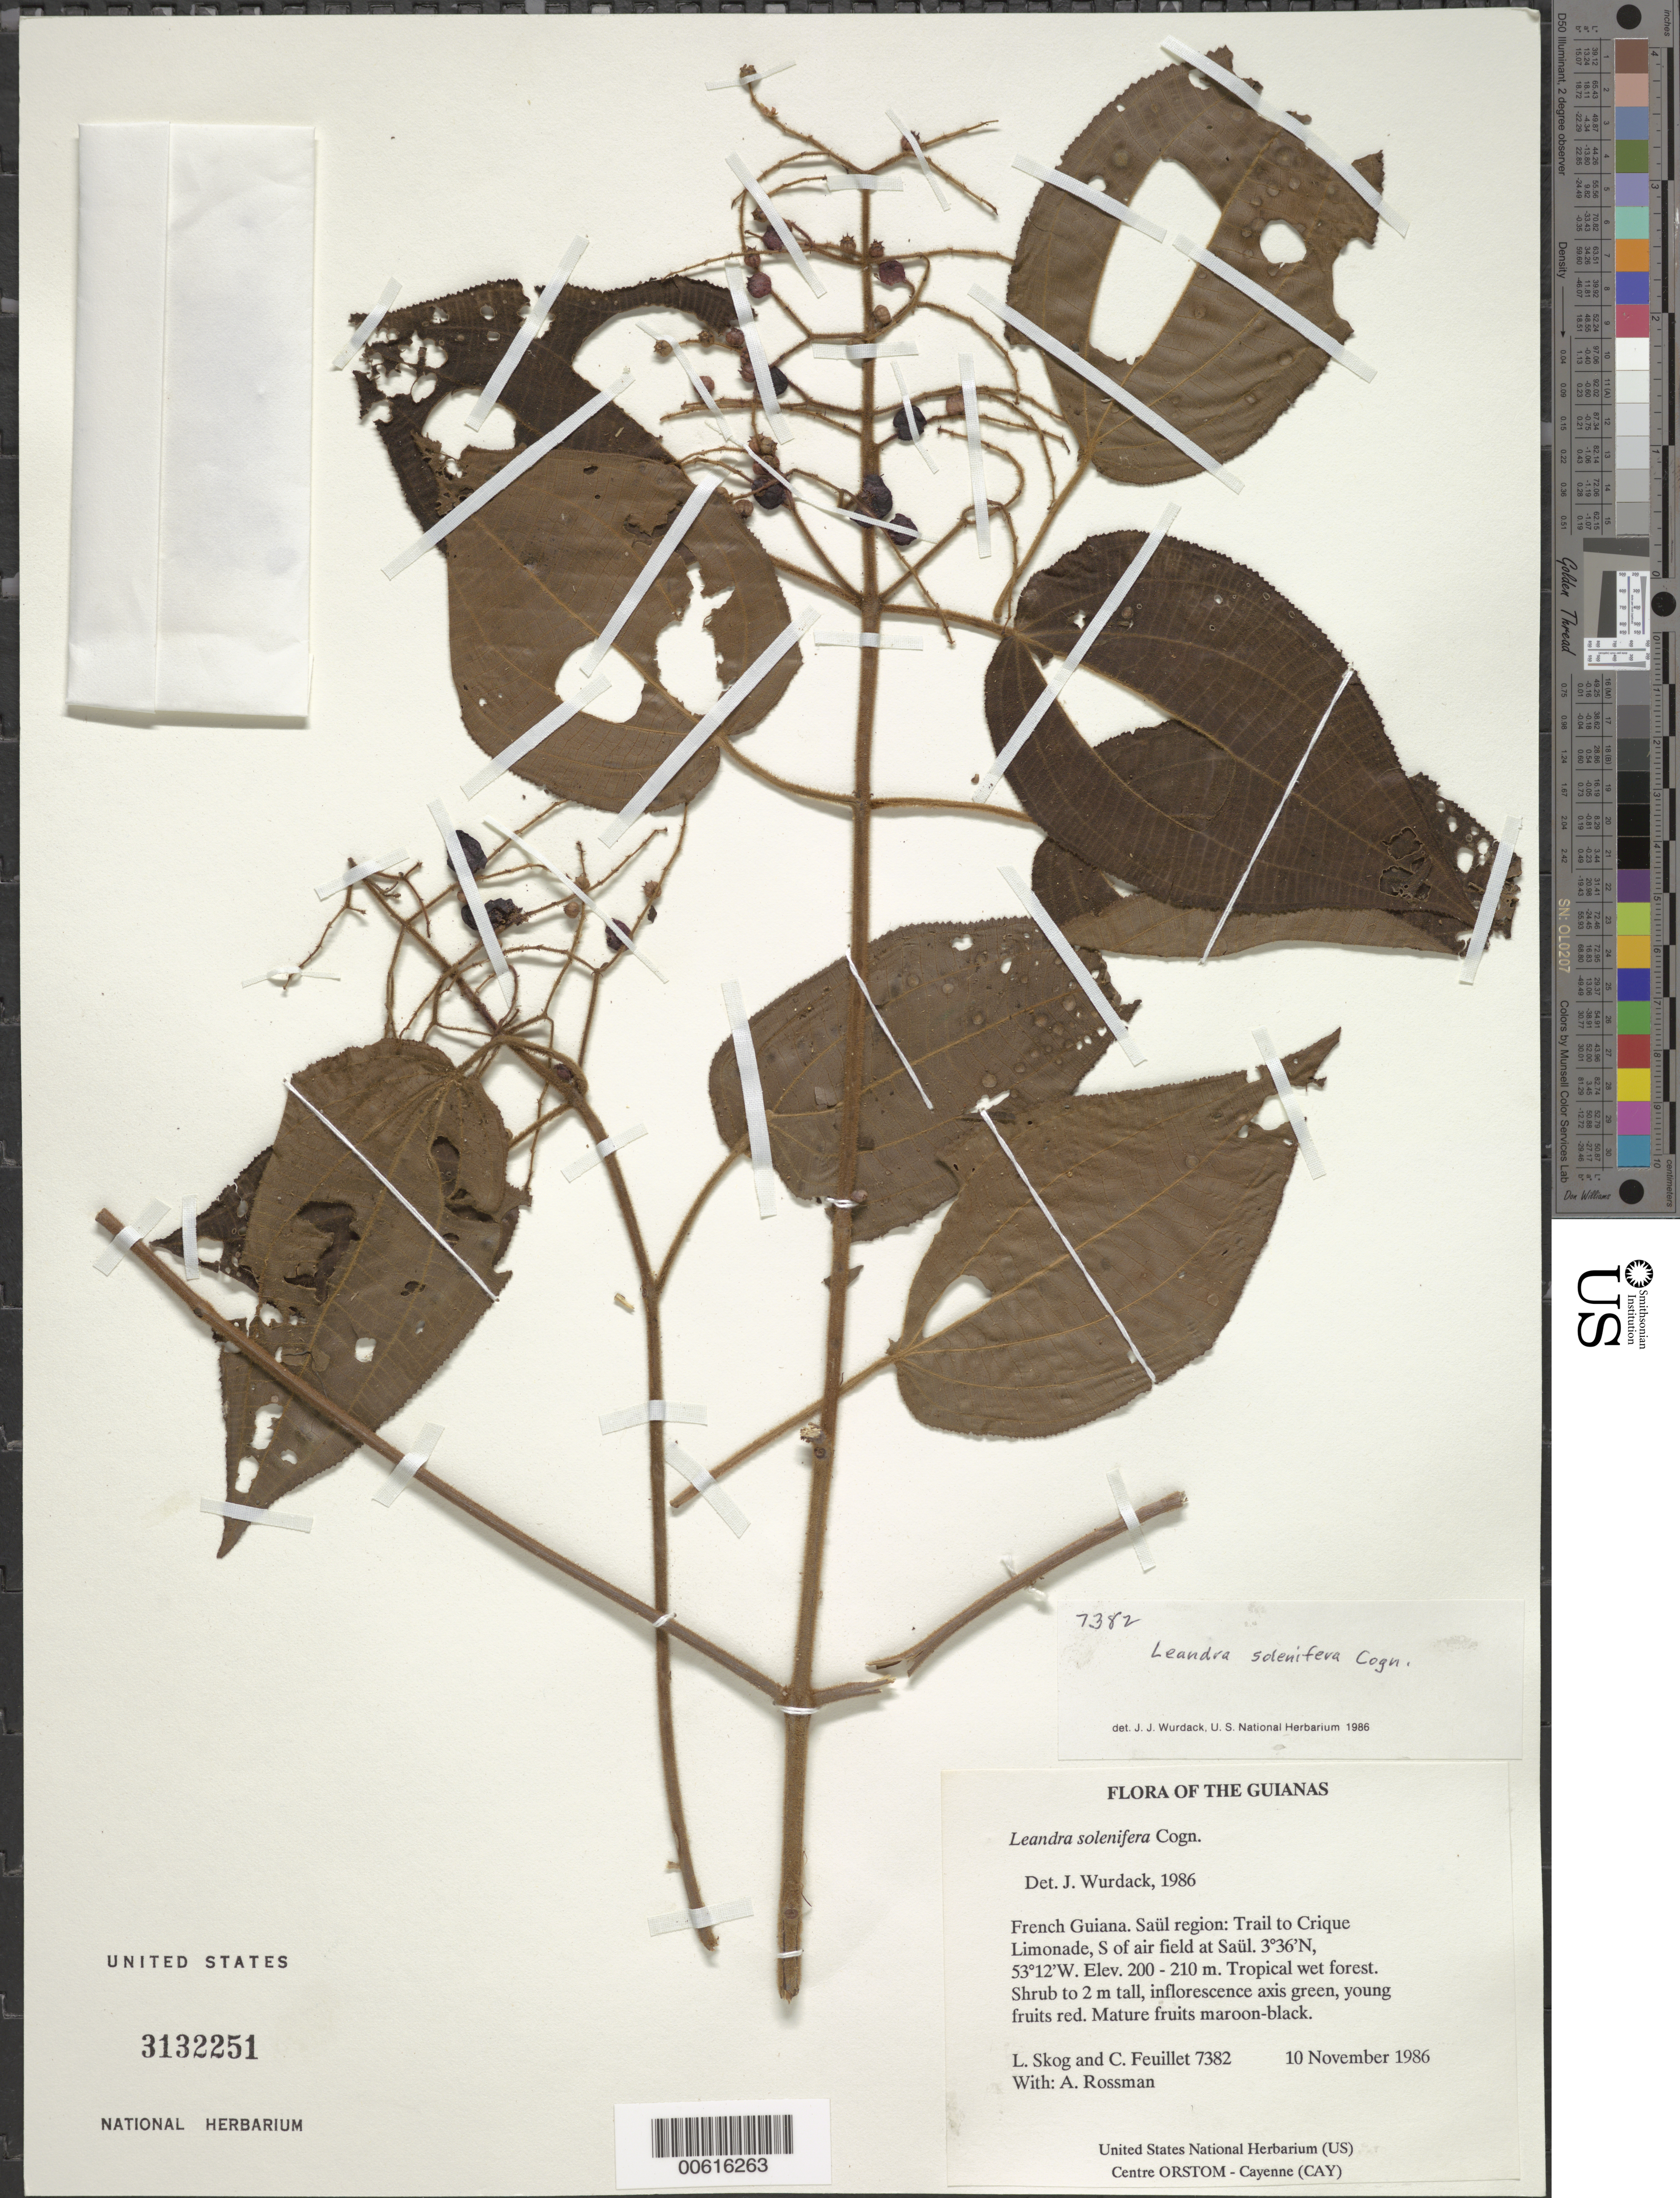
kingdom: Plantae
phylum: Tracheophyta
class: Magnoliopsida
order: Myrtales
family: Melastomataceae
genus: Leandra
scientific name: Leandra solenifera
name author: Cogn.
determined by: Wurdack, John J., (US), US (UNITED STATES)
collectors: L. E. Skog, C. Feuillet & A. Rossman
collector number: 7382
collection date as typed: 10 November 1986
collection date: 1986-11-10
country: French Guiana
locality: Saül, S of air field. Trail to Crique Limonade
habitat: Tropical wet forest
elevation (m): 200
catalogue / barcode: US 3132251